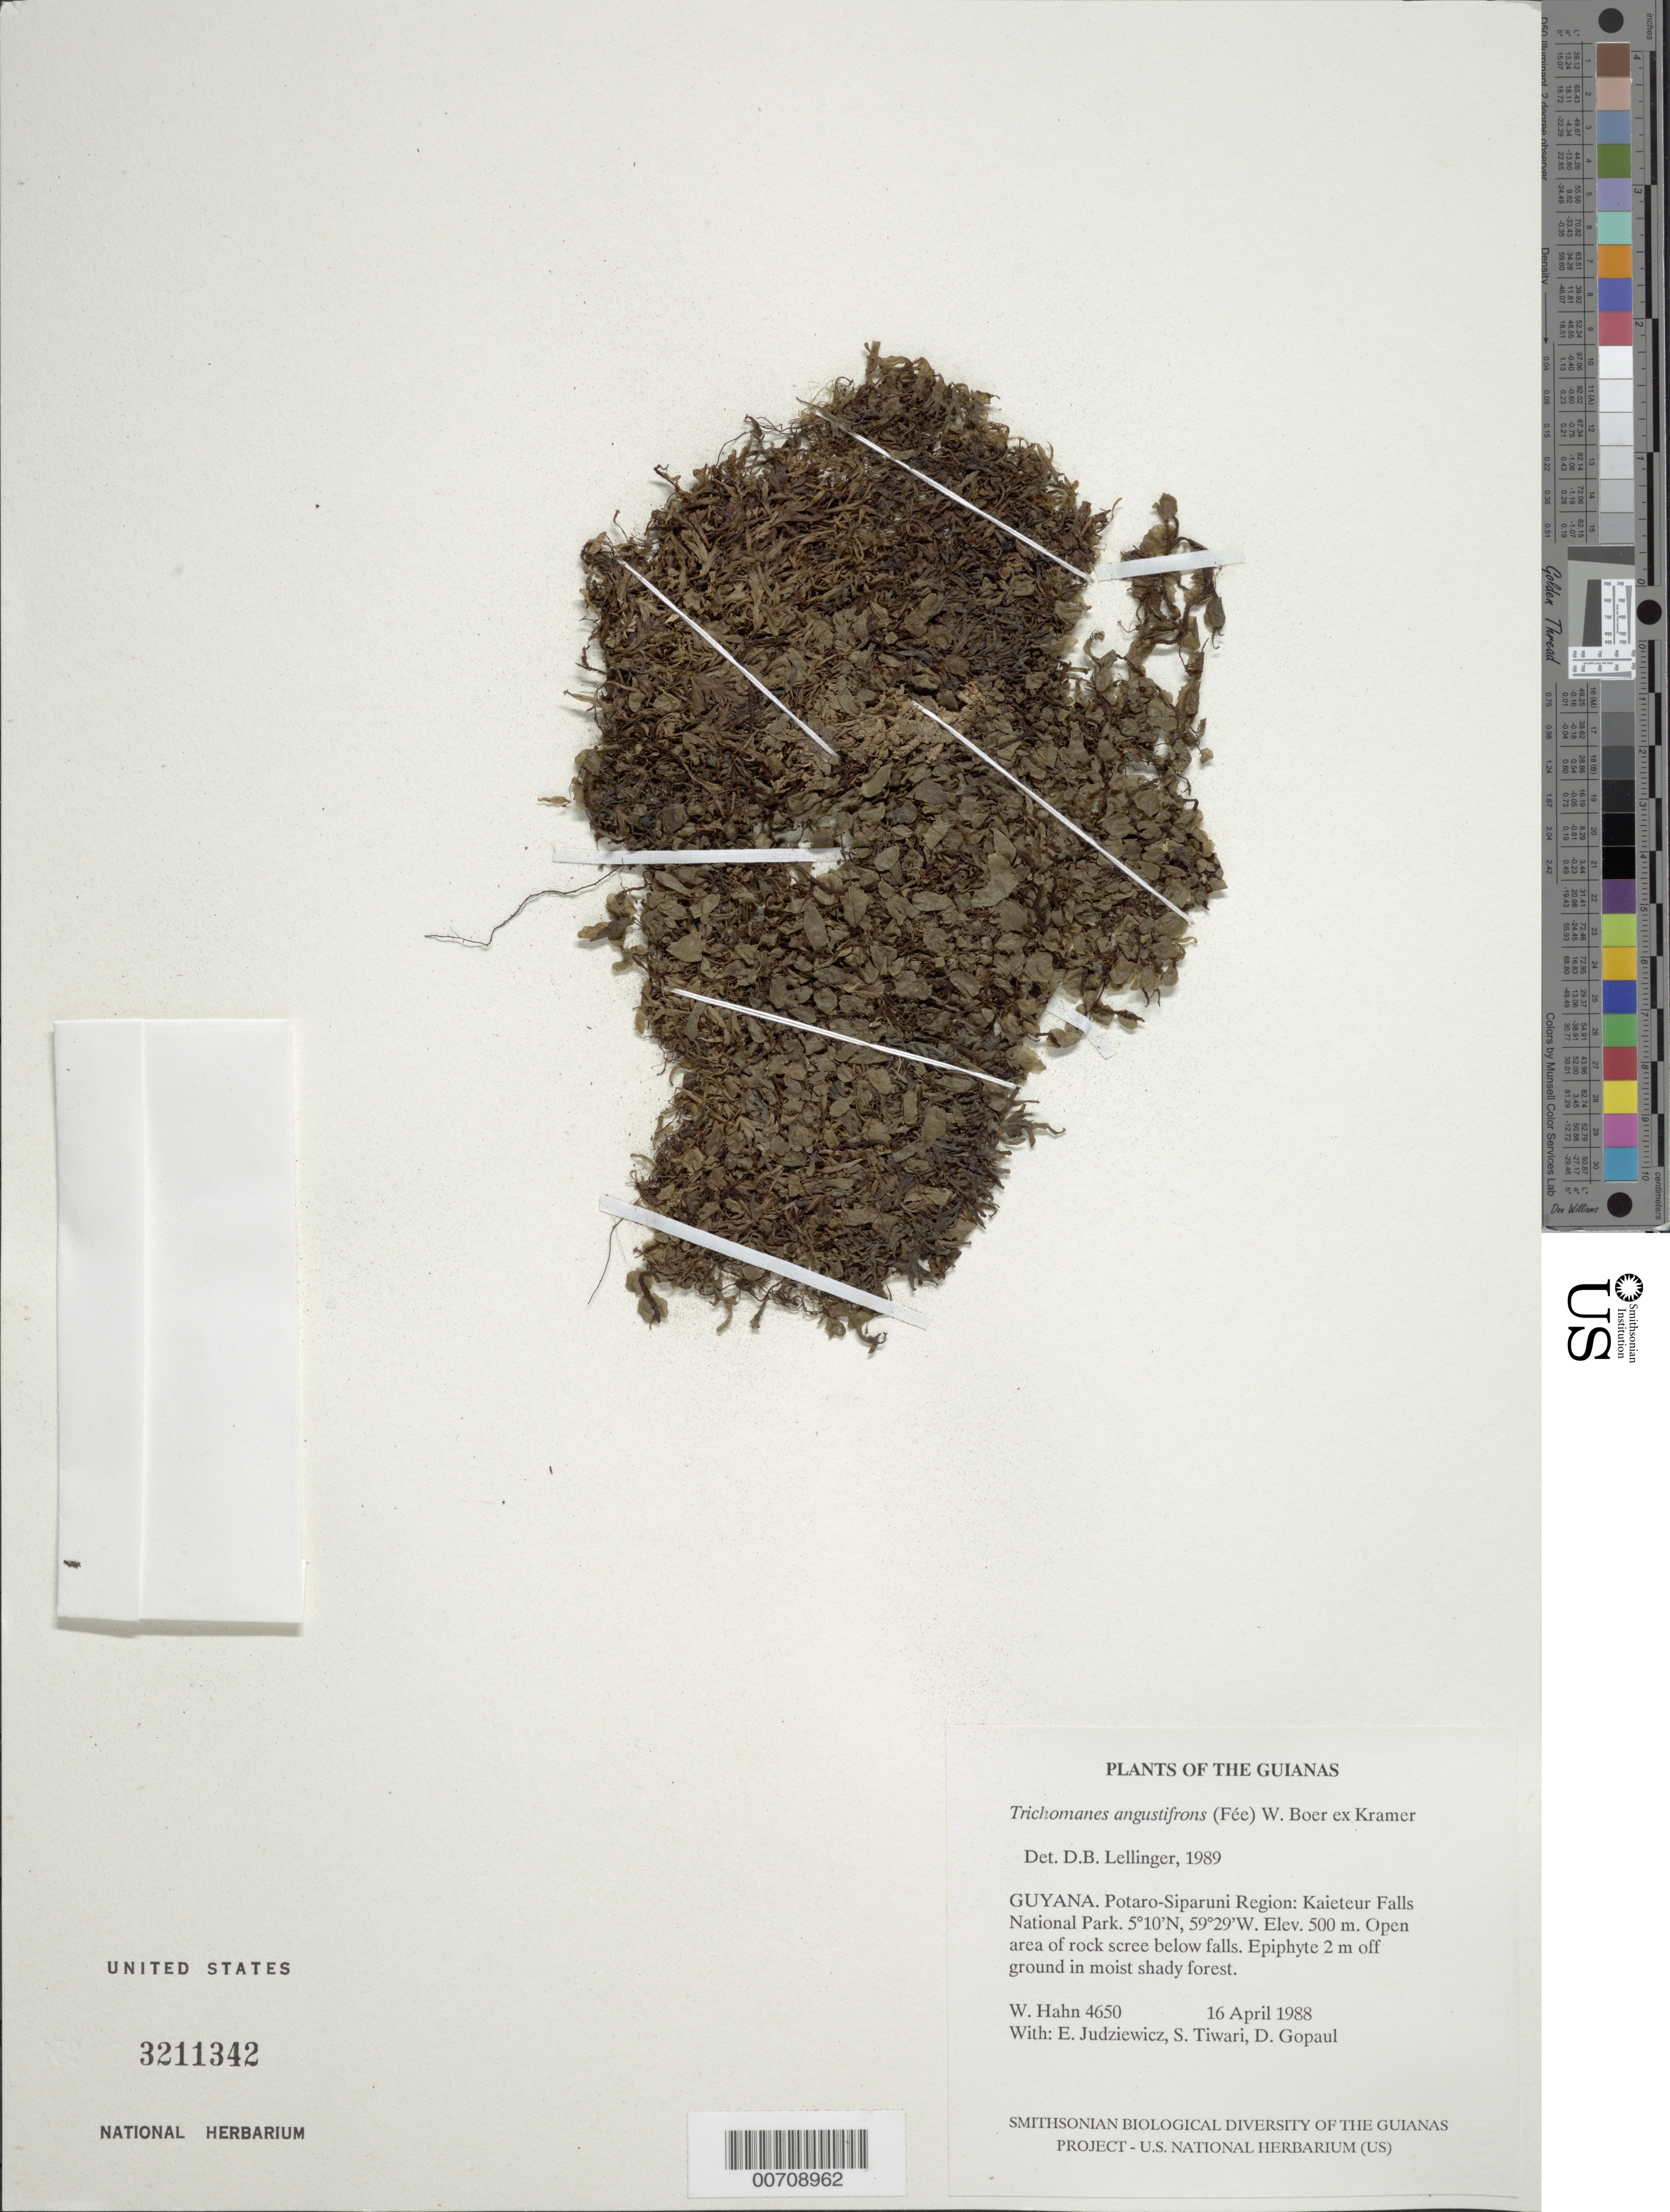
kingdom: Plantae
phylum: Tracheophyta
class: Polypodiopsida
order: Hymenophyllales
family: Hymenophyllaceae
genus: Didymoglossum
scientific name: Didymoglossum angustifrons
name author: Fée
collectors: W. Hahn, E. J. Judziewicz, S. Tiwari & D. Gopaul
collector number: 4650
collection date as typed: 16 April 1988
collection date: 1988-04-16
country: Guyana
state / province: Potaro-Siparuni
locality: Kaieteur Falls National Park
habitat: Open area of rock scree below falls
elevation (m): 500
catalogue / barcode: US 3211342